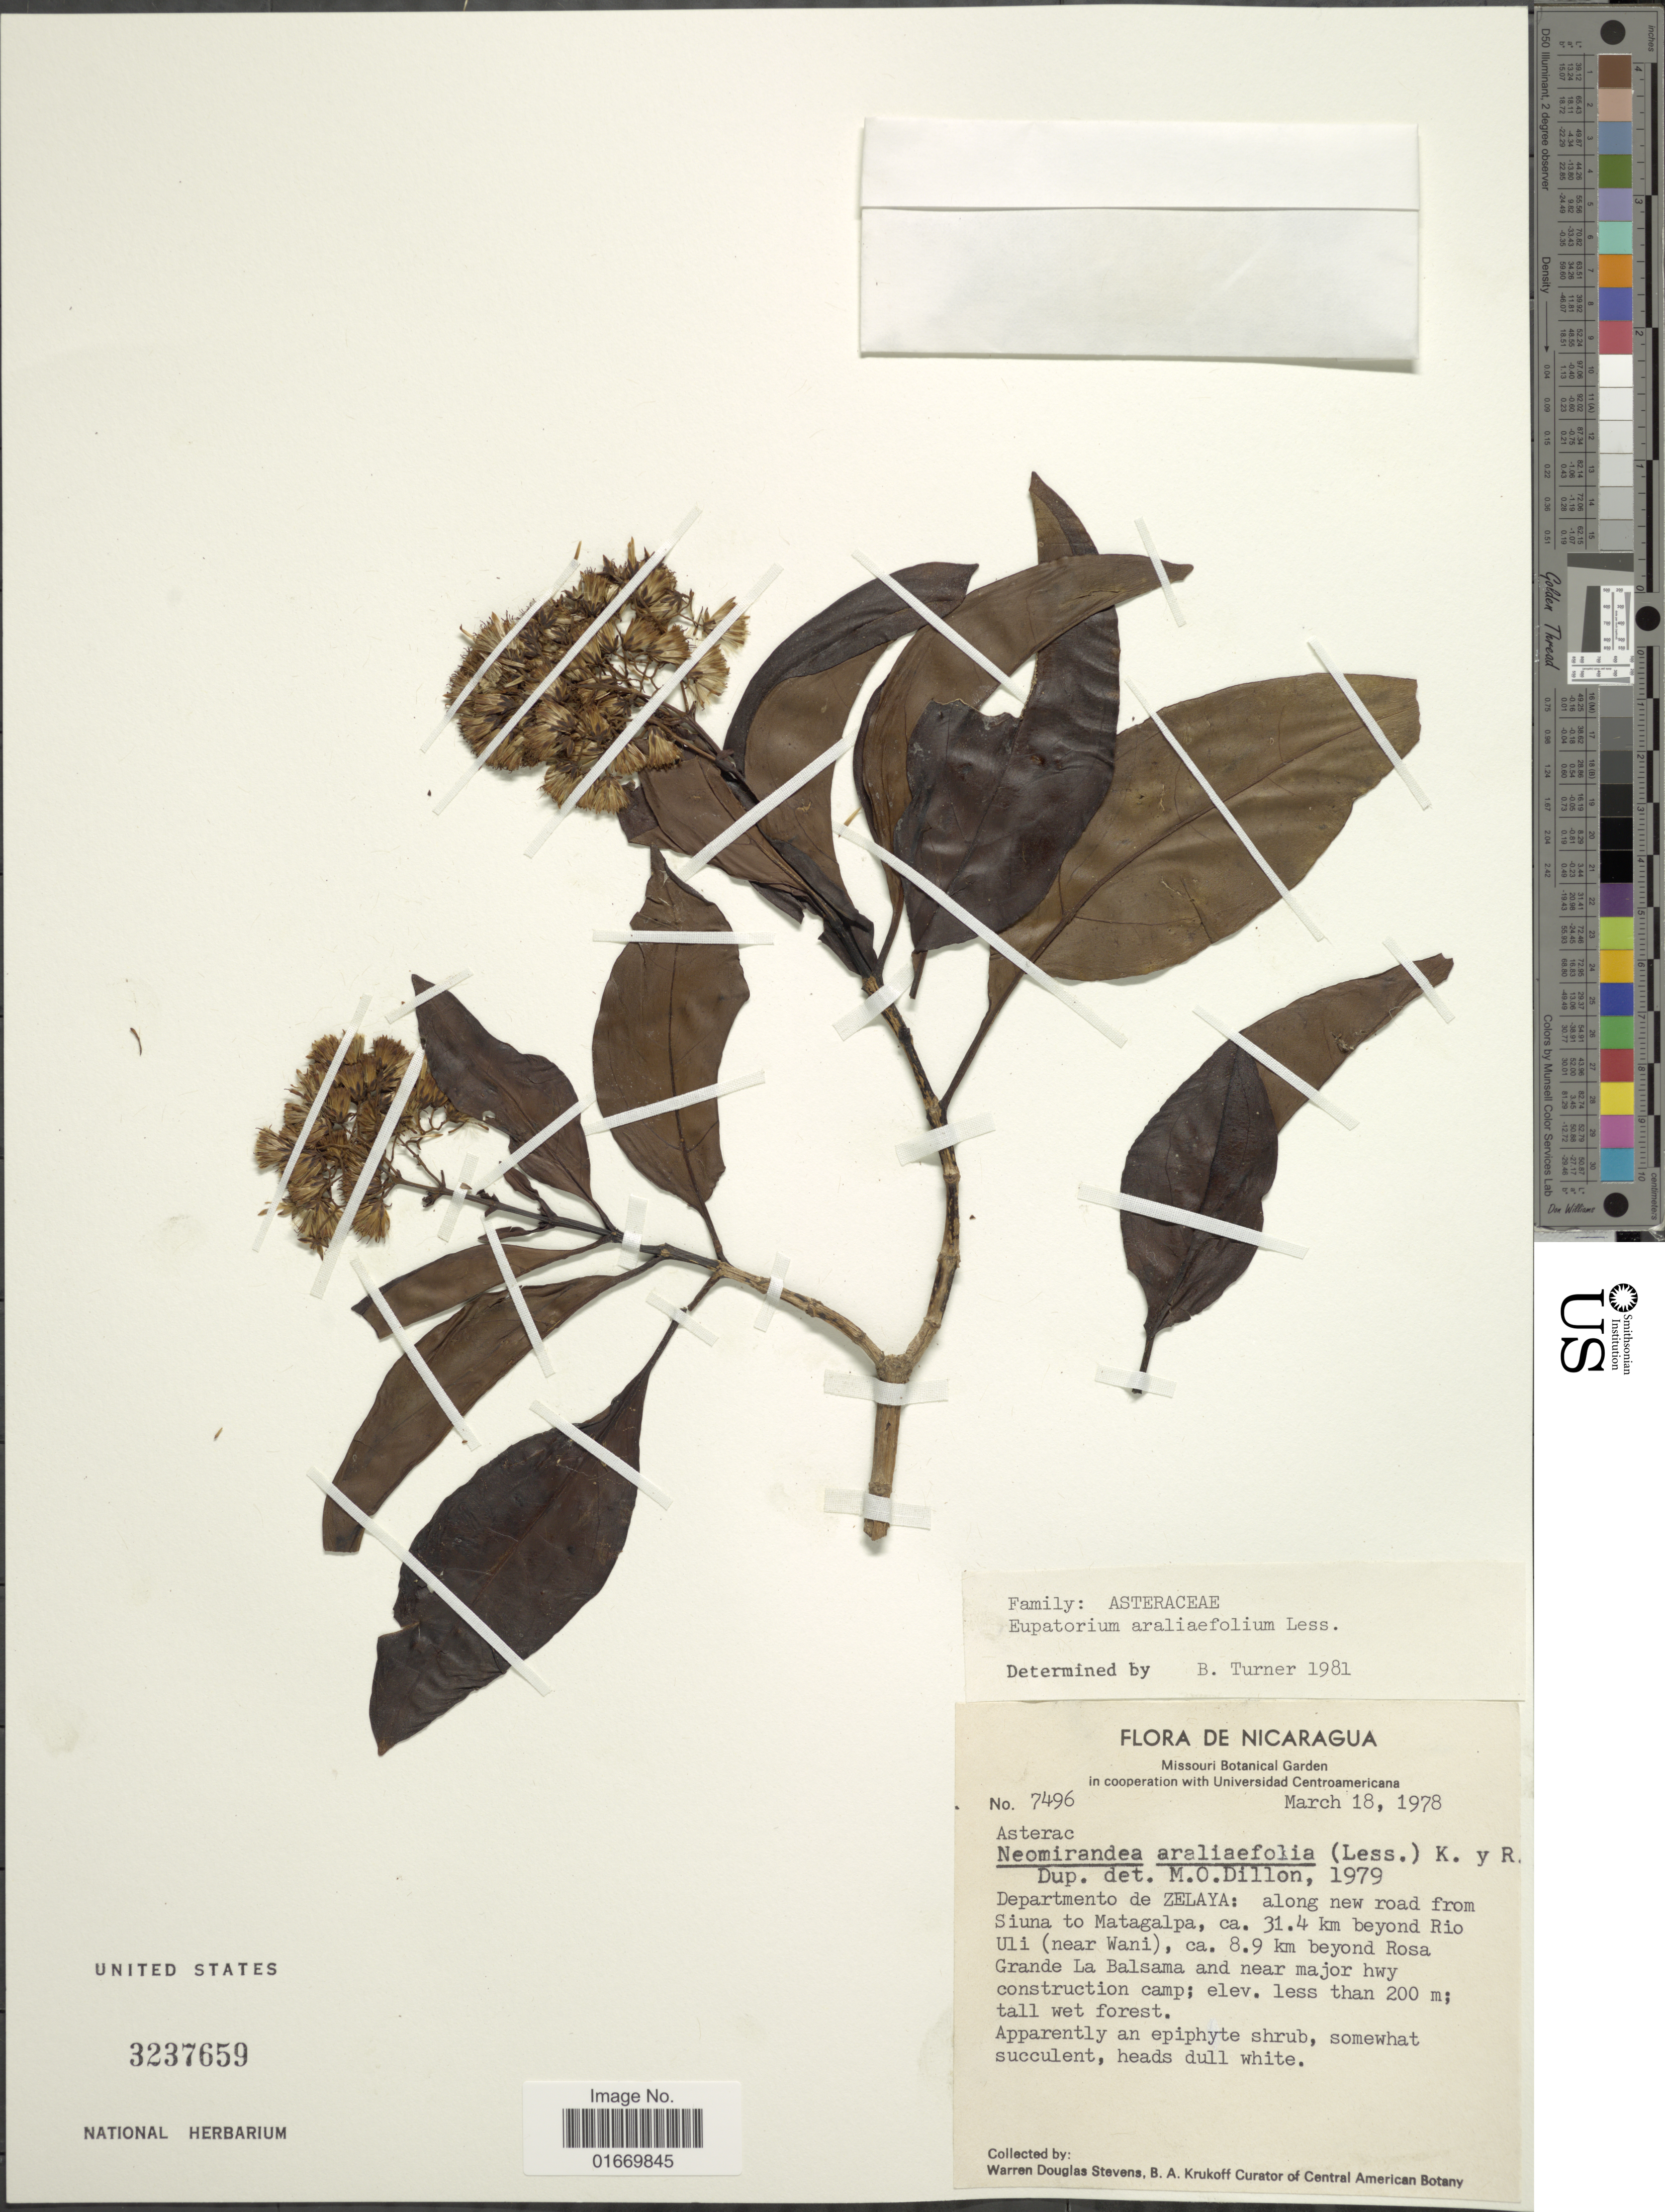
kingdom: Plantae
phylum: Tracheophyta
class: Magnoliopsida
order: Asterales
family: Asteraceae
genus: Neomirandea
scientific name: Neomirandea araliaefolia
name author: (Less.) R.M. King & H. Rob.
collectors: W. D. Stevens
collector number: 7496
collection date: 1978-03-18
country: Nicaragua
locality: Departamento de Zelaya, along new road from Siuna to Matagalpa, ca 31.4 km beyond Rio Uli (near Wani), ca 839 km beyond Rosa Grande La Balsama and near major hwy construction camp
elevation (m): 200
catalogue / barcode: US 3237659